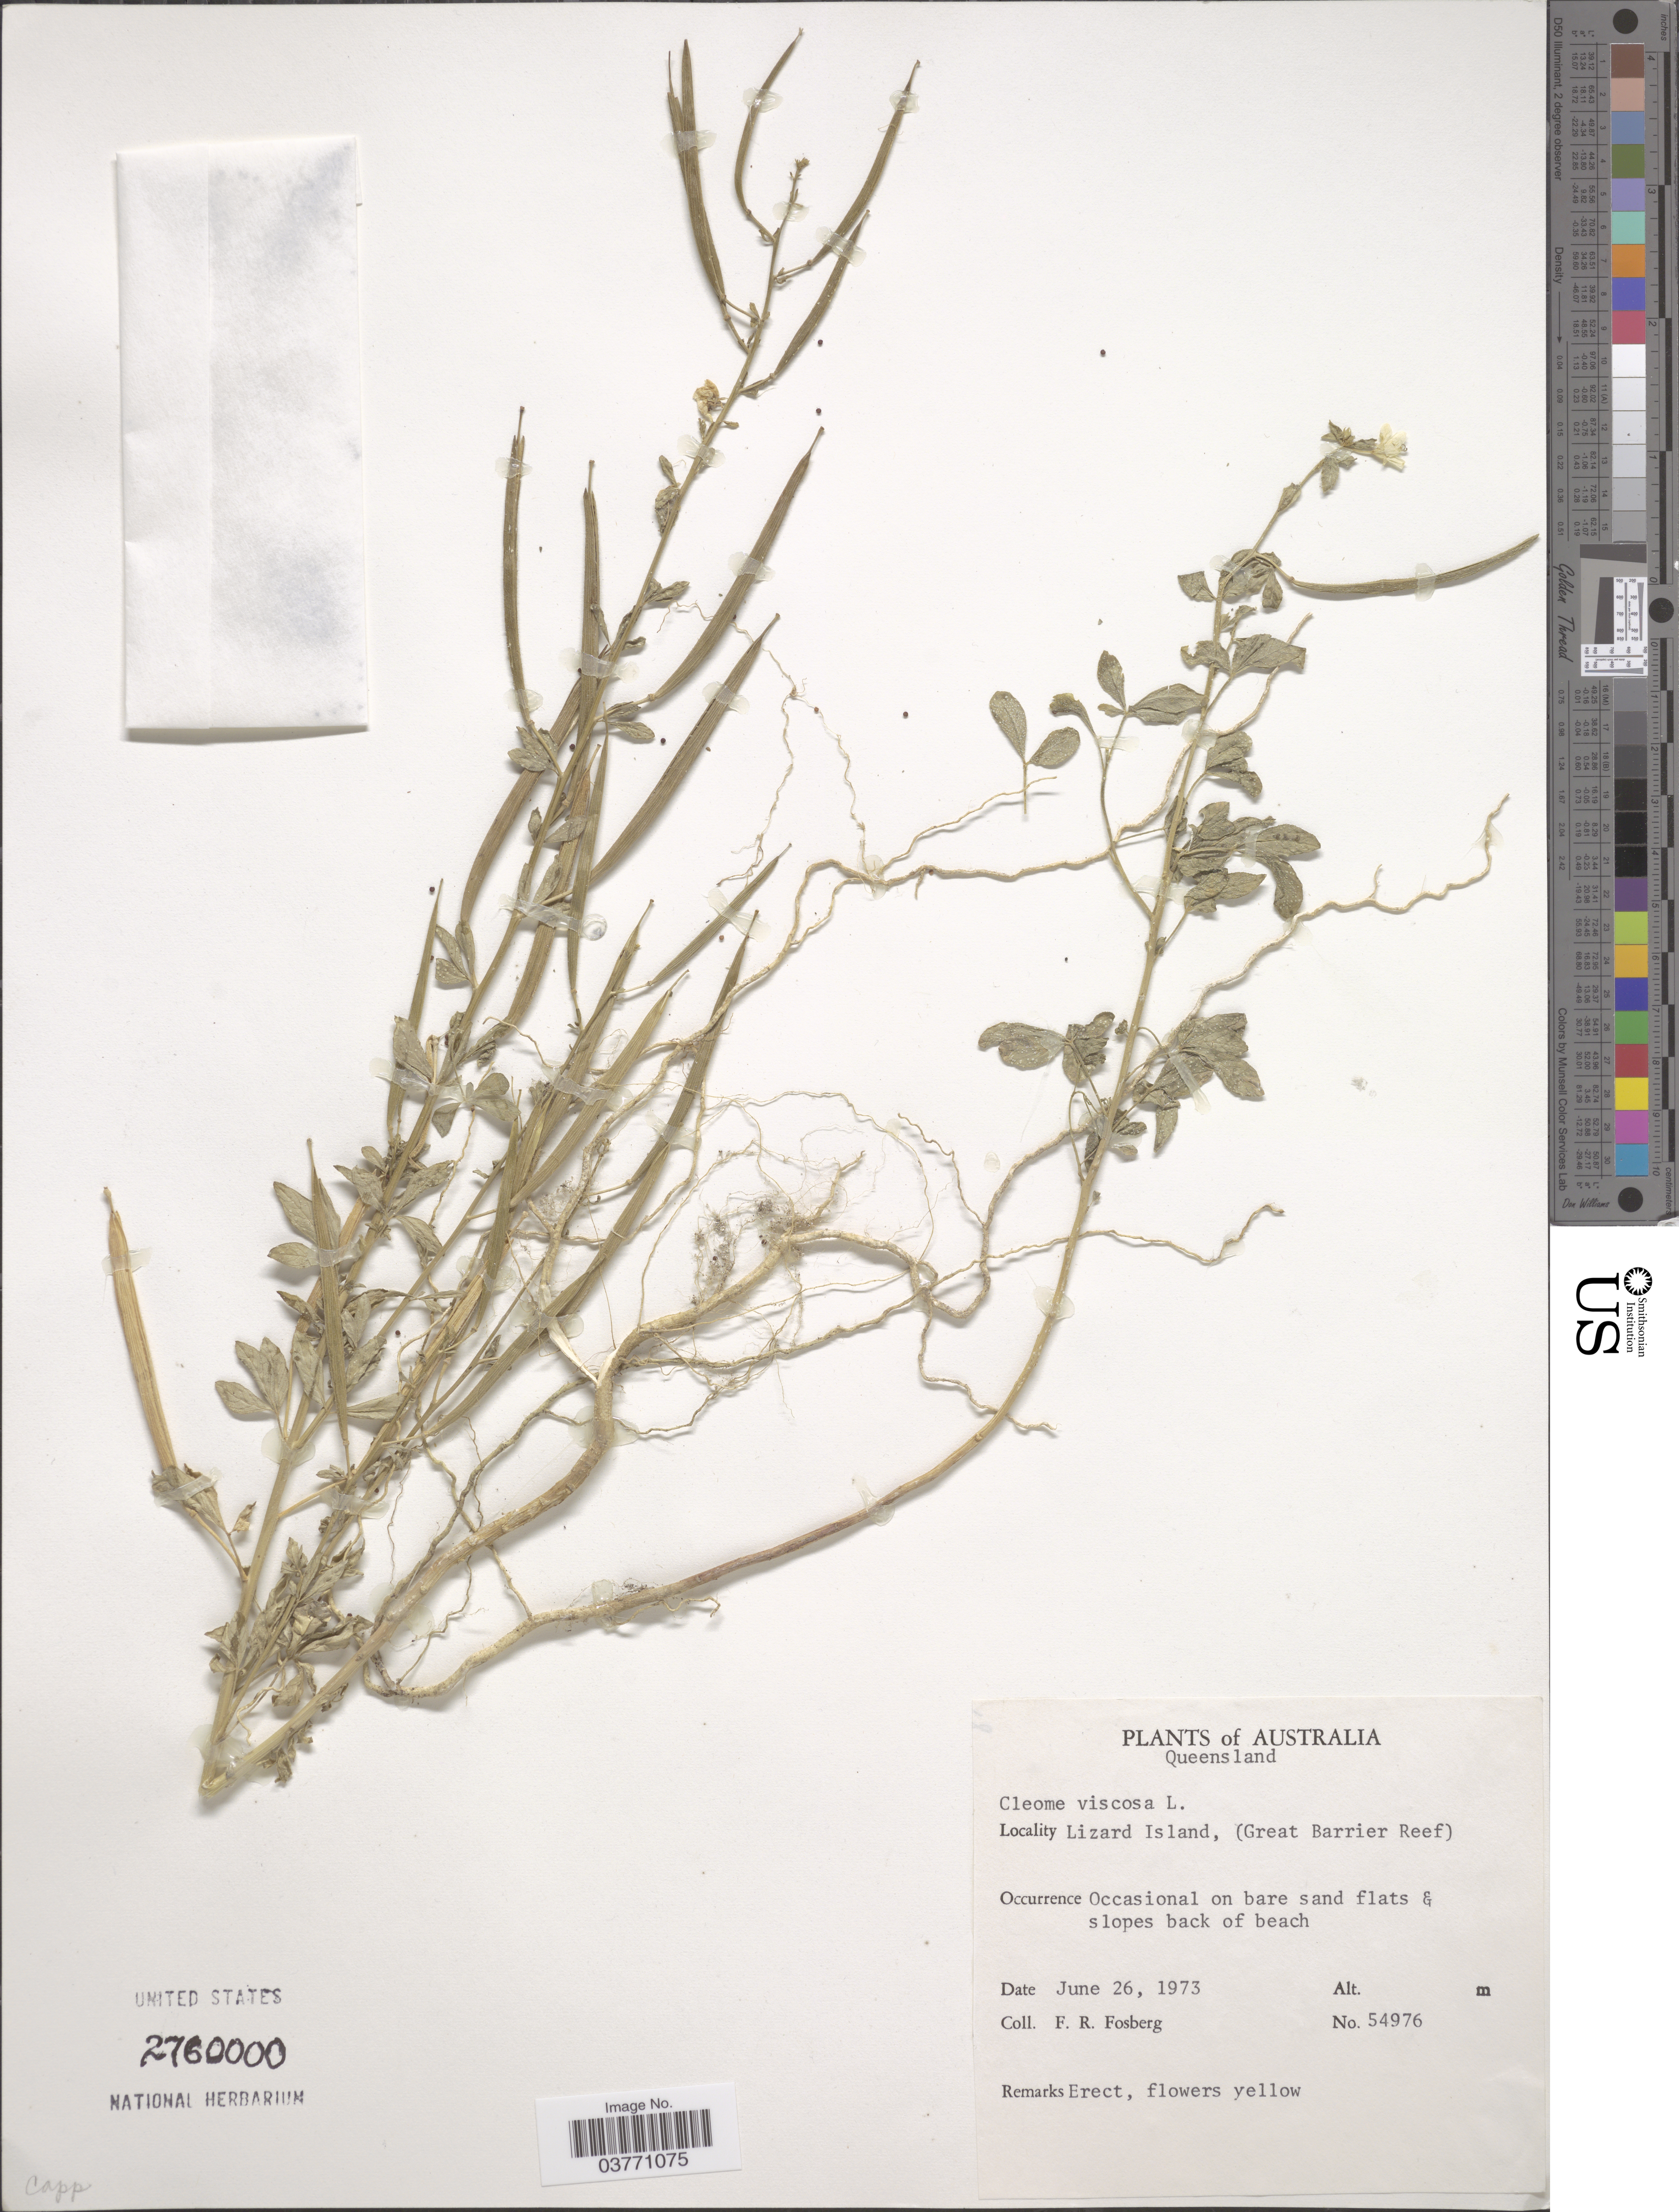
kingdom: Plantae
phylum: Tracheophyta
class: Magnoliopsida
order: Brassicales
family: Cleomaceae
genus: Arivela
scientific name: Arivela viscosa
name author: (L.) Raf.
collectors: F. R. Fosberg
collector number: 54976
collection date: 1973-06-26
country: Australia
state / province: Queensland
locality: Lizard Island, (Great Barrier Reef). On bare sand flats & slopes back of beach.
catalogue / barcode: US 2760000